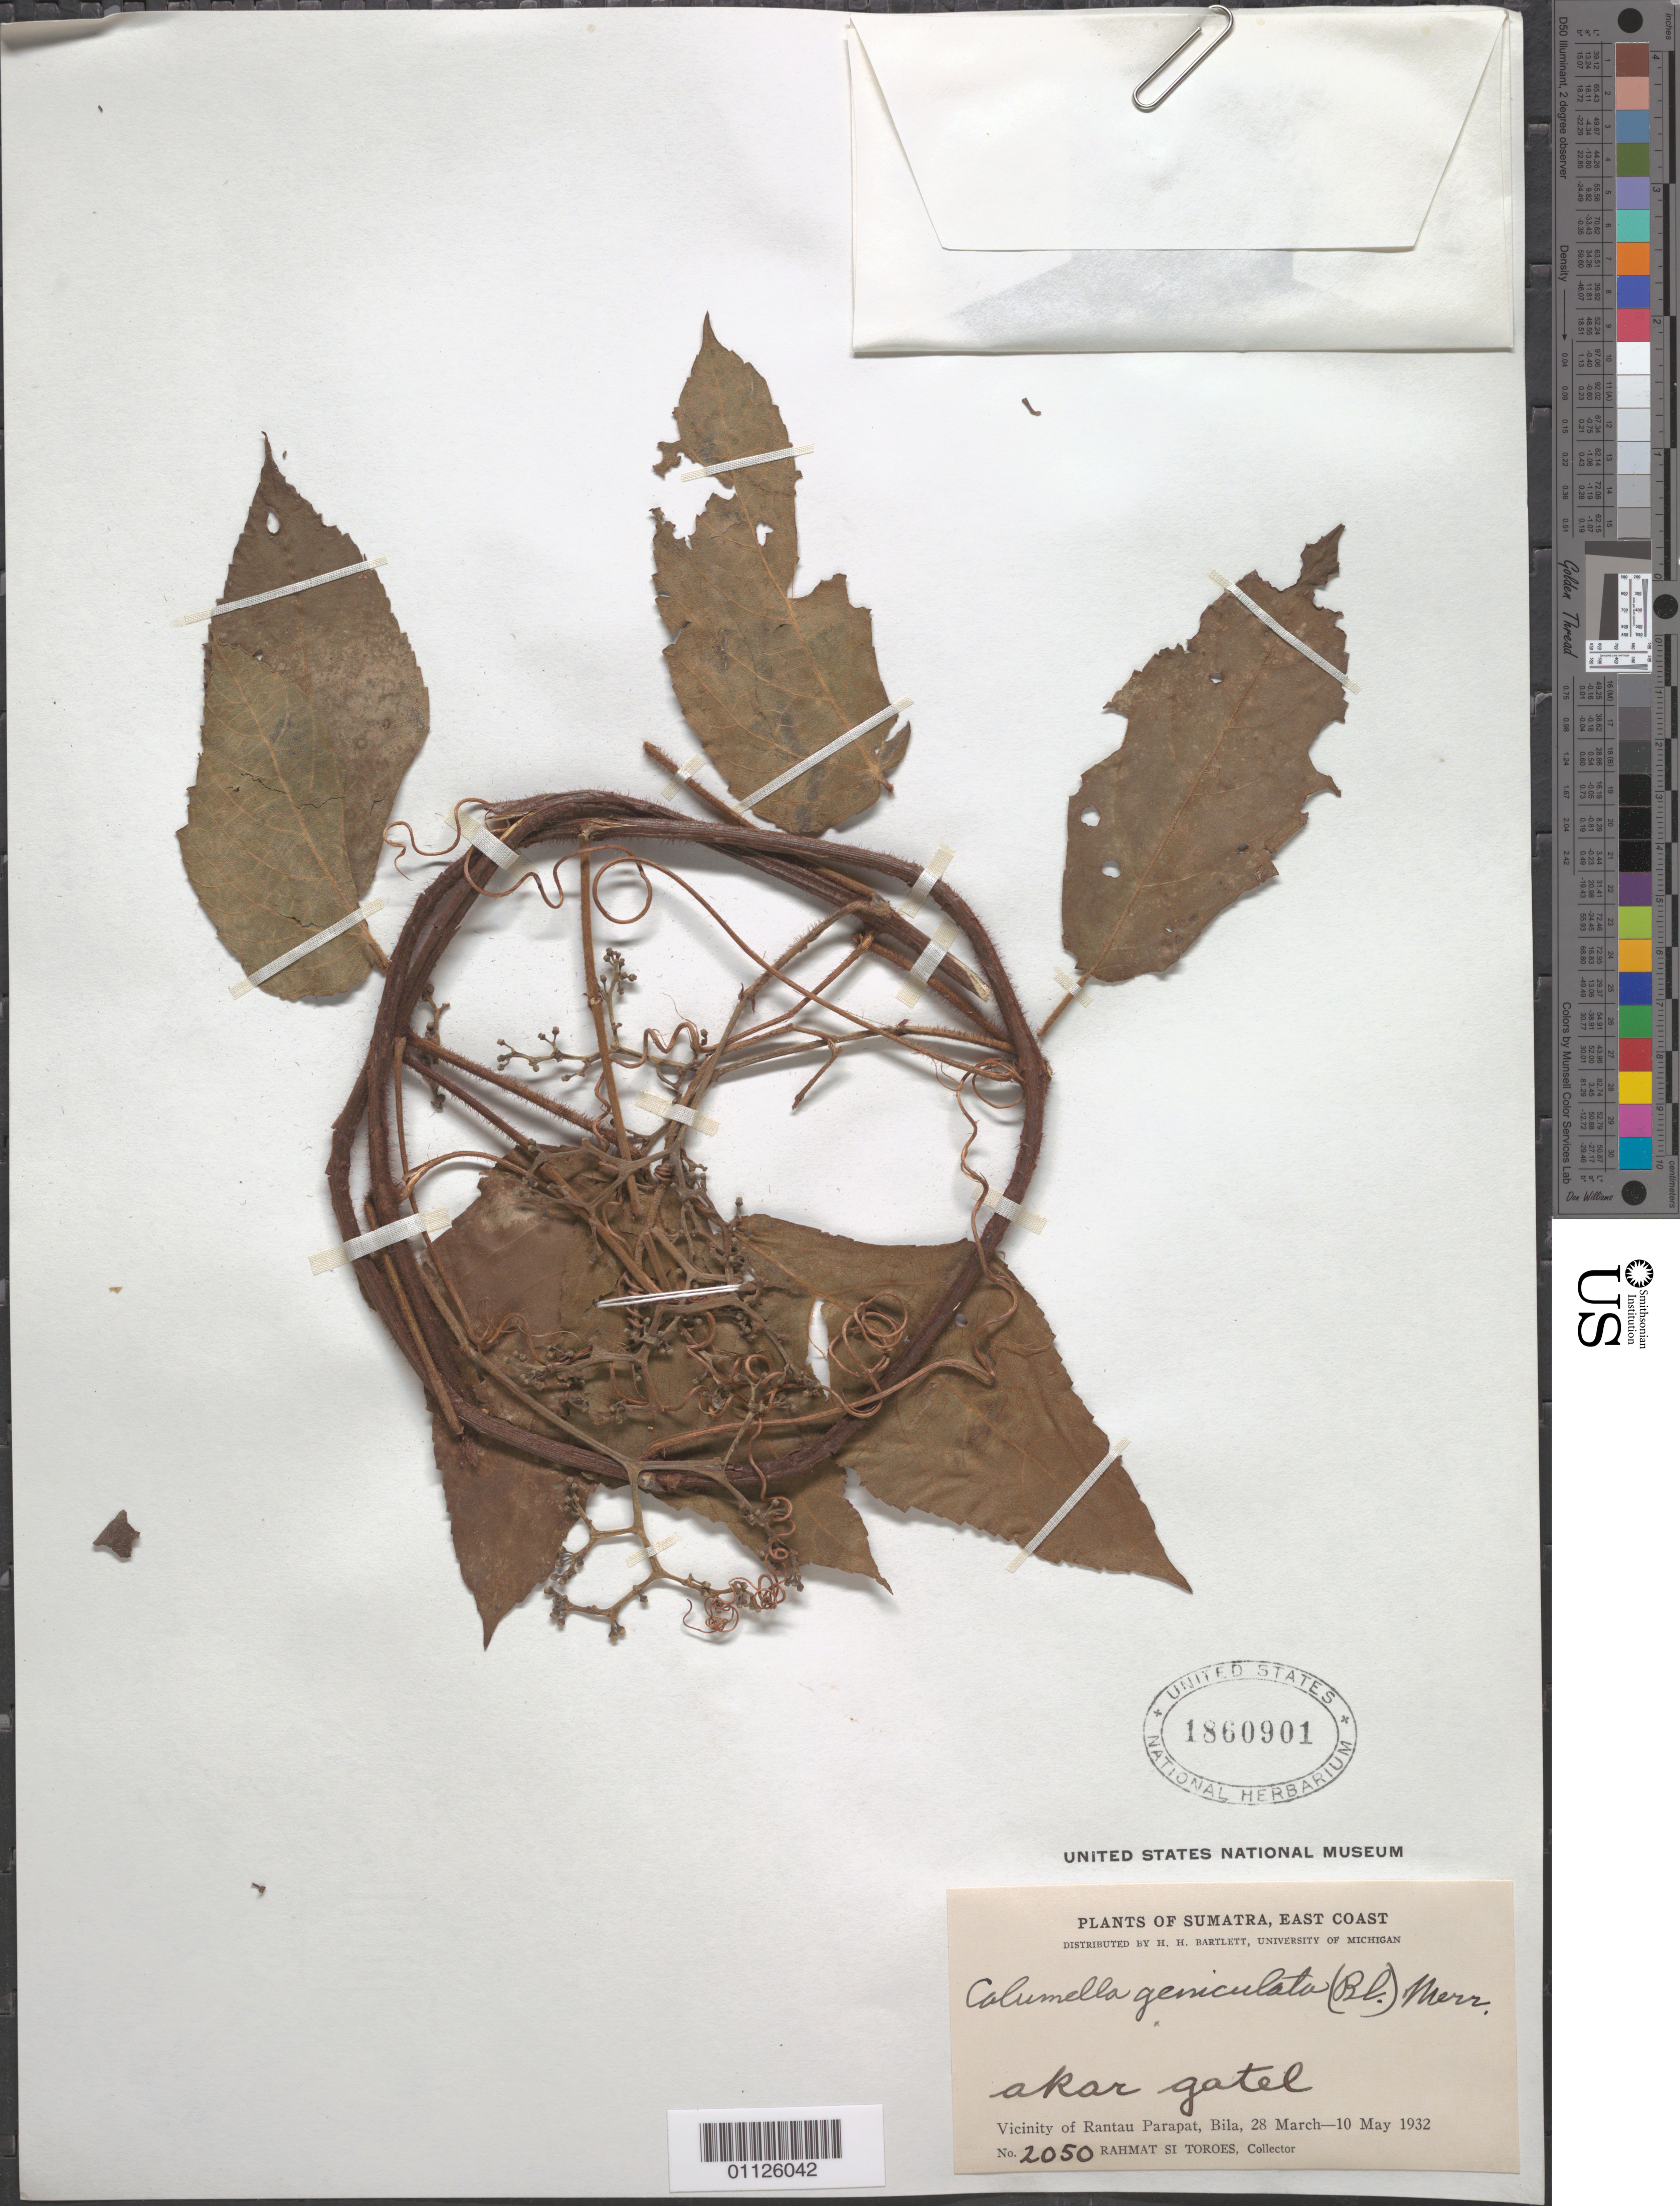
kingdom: Plantae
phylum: Tracheophyta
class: Magnoliopsida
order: Vitales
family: Vitaceae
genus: Cissus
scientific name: Cissus geniculata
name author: Blume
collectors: Rahmat Si Boeea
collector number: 2050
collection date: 1932-03-28/1932-05-10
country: Indonesia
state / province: Sumatra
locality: E Coast. Vicinity of Rantau Parapat, Bila.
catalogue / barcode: US 1860901